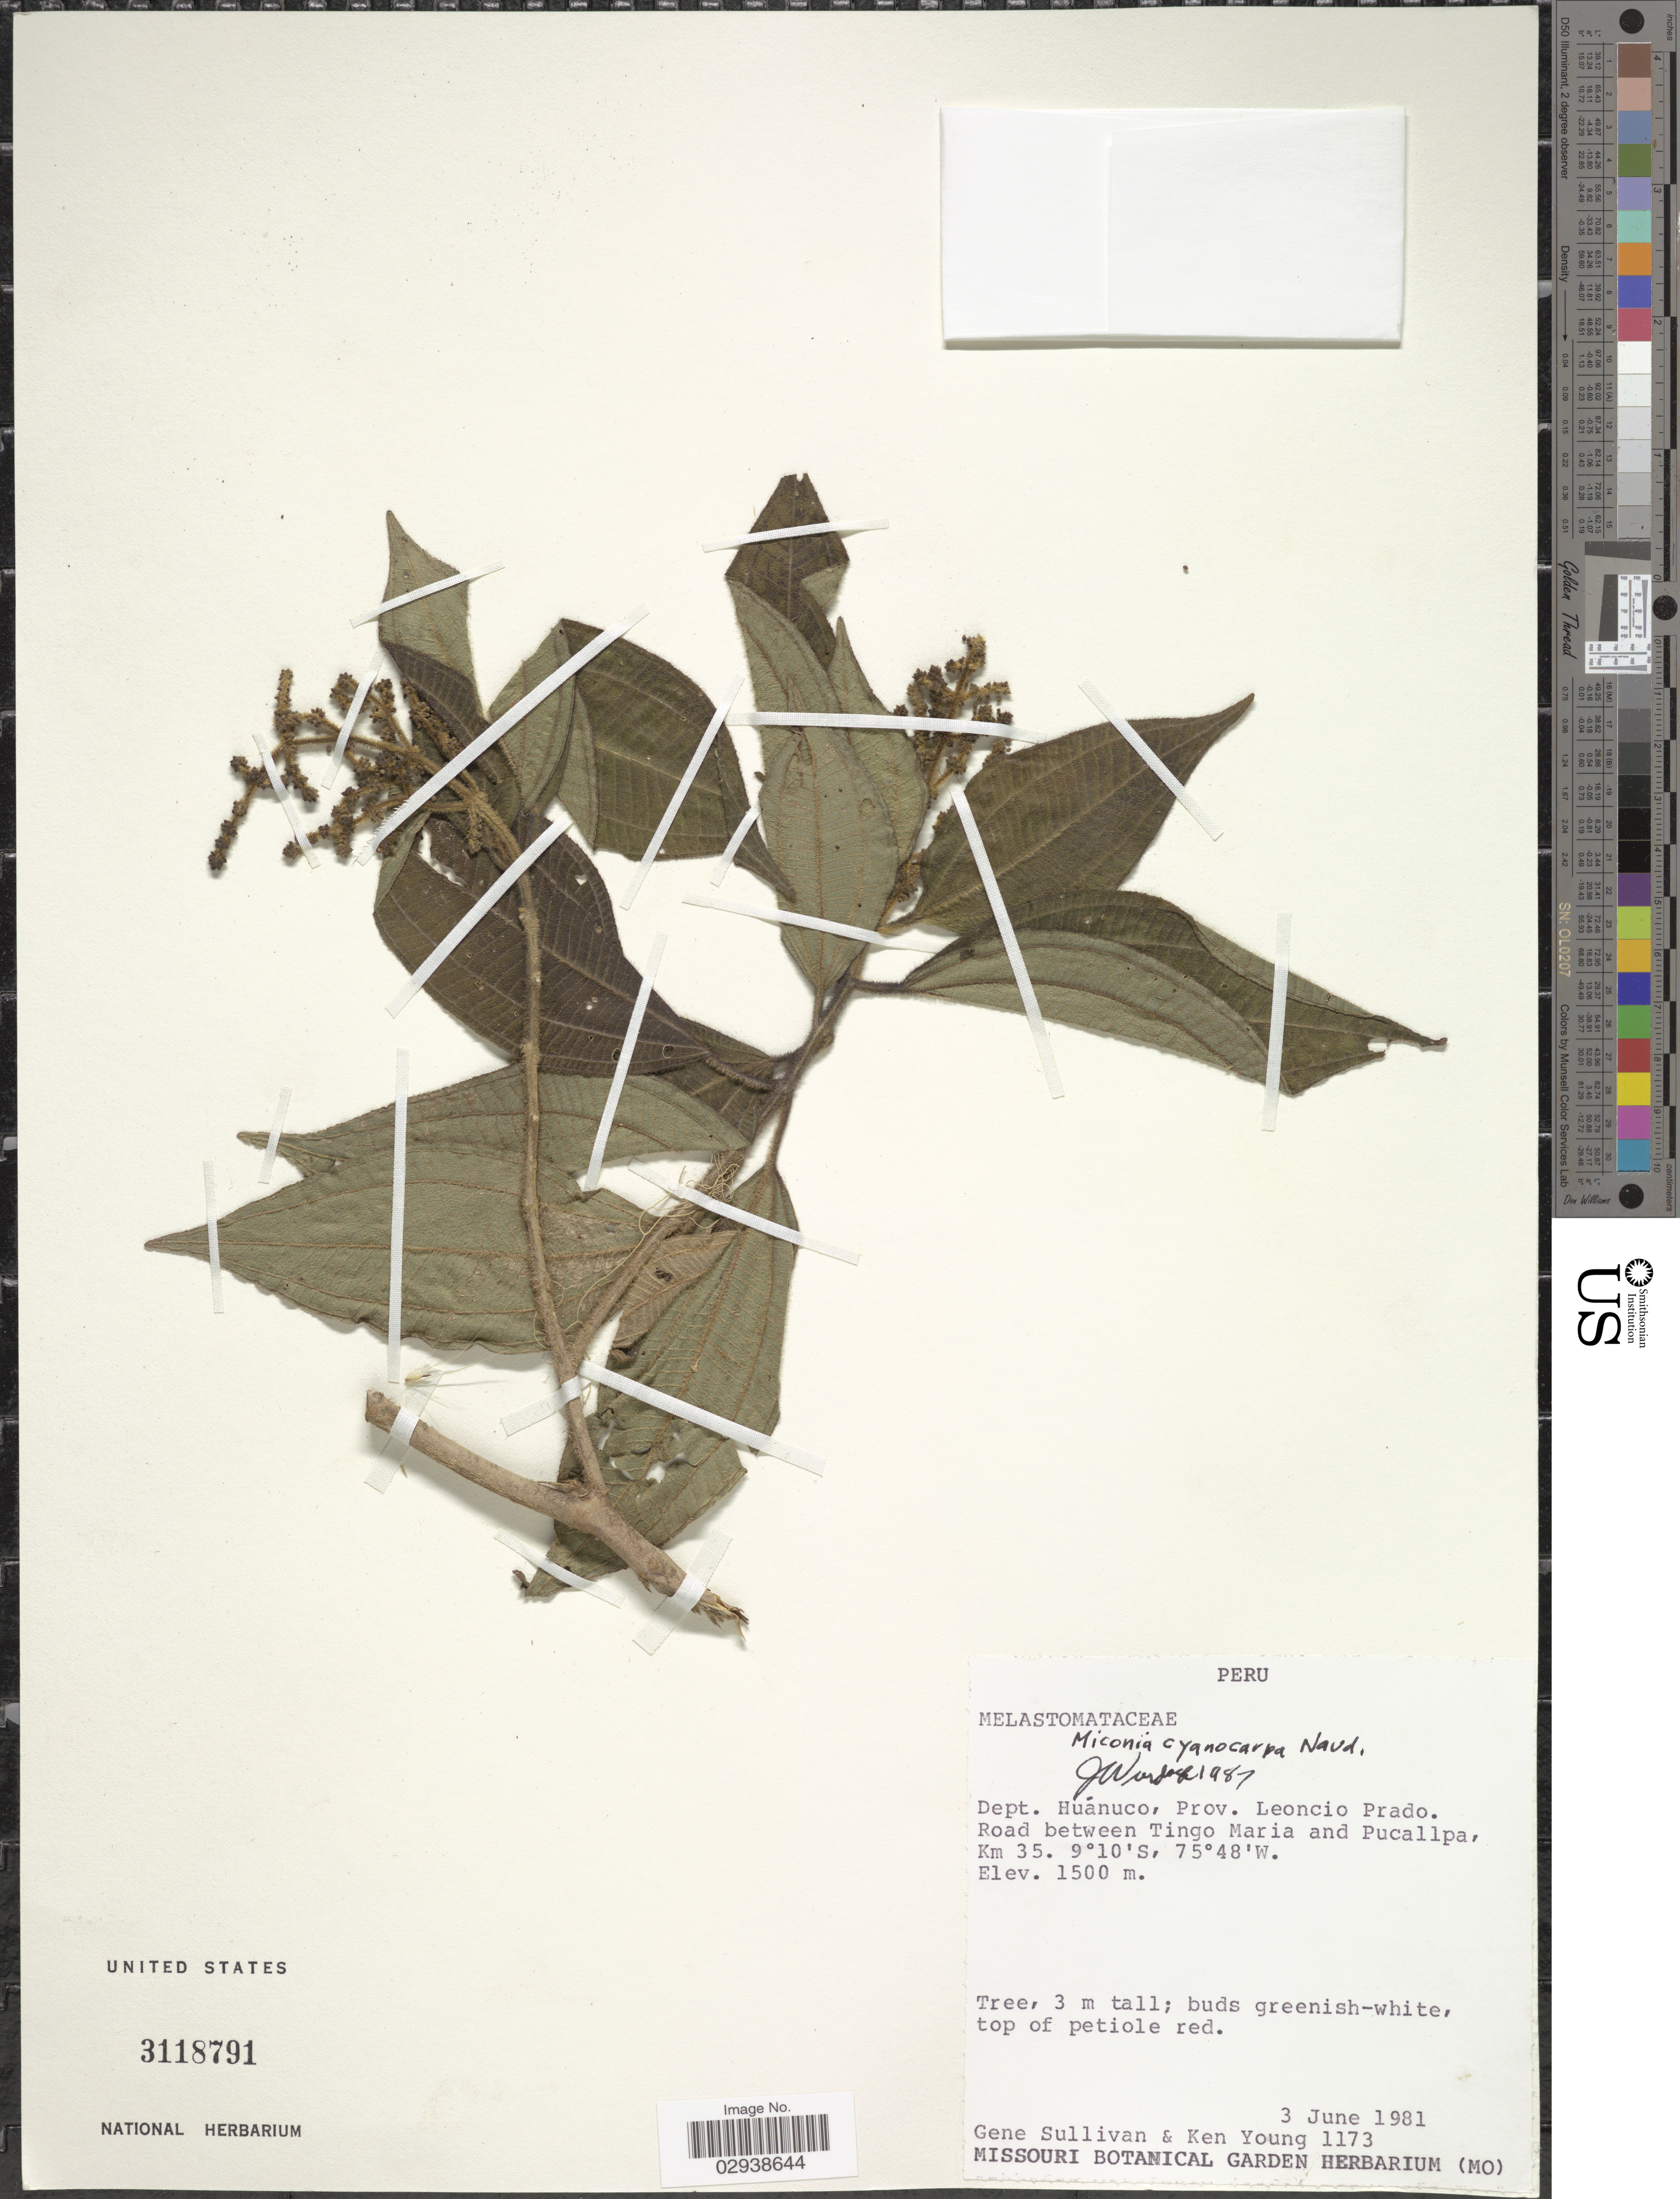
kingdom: Plantae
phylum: Tracheophyta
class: Magnoliopsida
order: Myrtales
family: Melastomataceae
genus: Miconia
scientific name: Miconia cyanocarpa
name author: Naudin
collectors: G. Sullivan & K. Young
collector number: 1173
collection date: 1981-06-03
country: Peru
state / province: Huánuco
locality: Dept. Huánuco, Prov. Leoncio Prado, Road between Tingo Maria and Pucallpa, Km 35.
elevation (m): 1500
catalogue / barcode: US 3118791